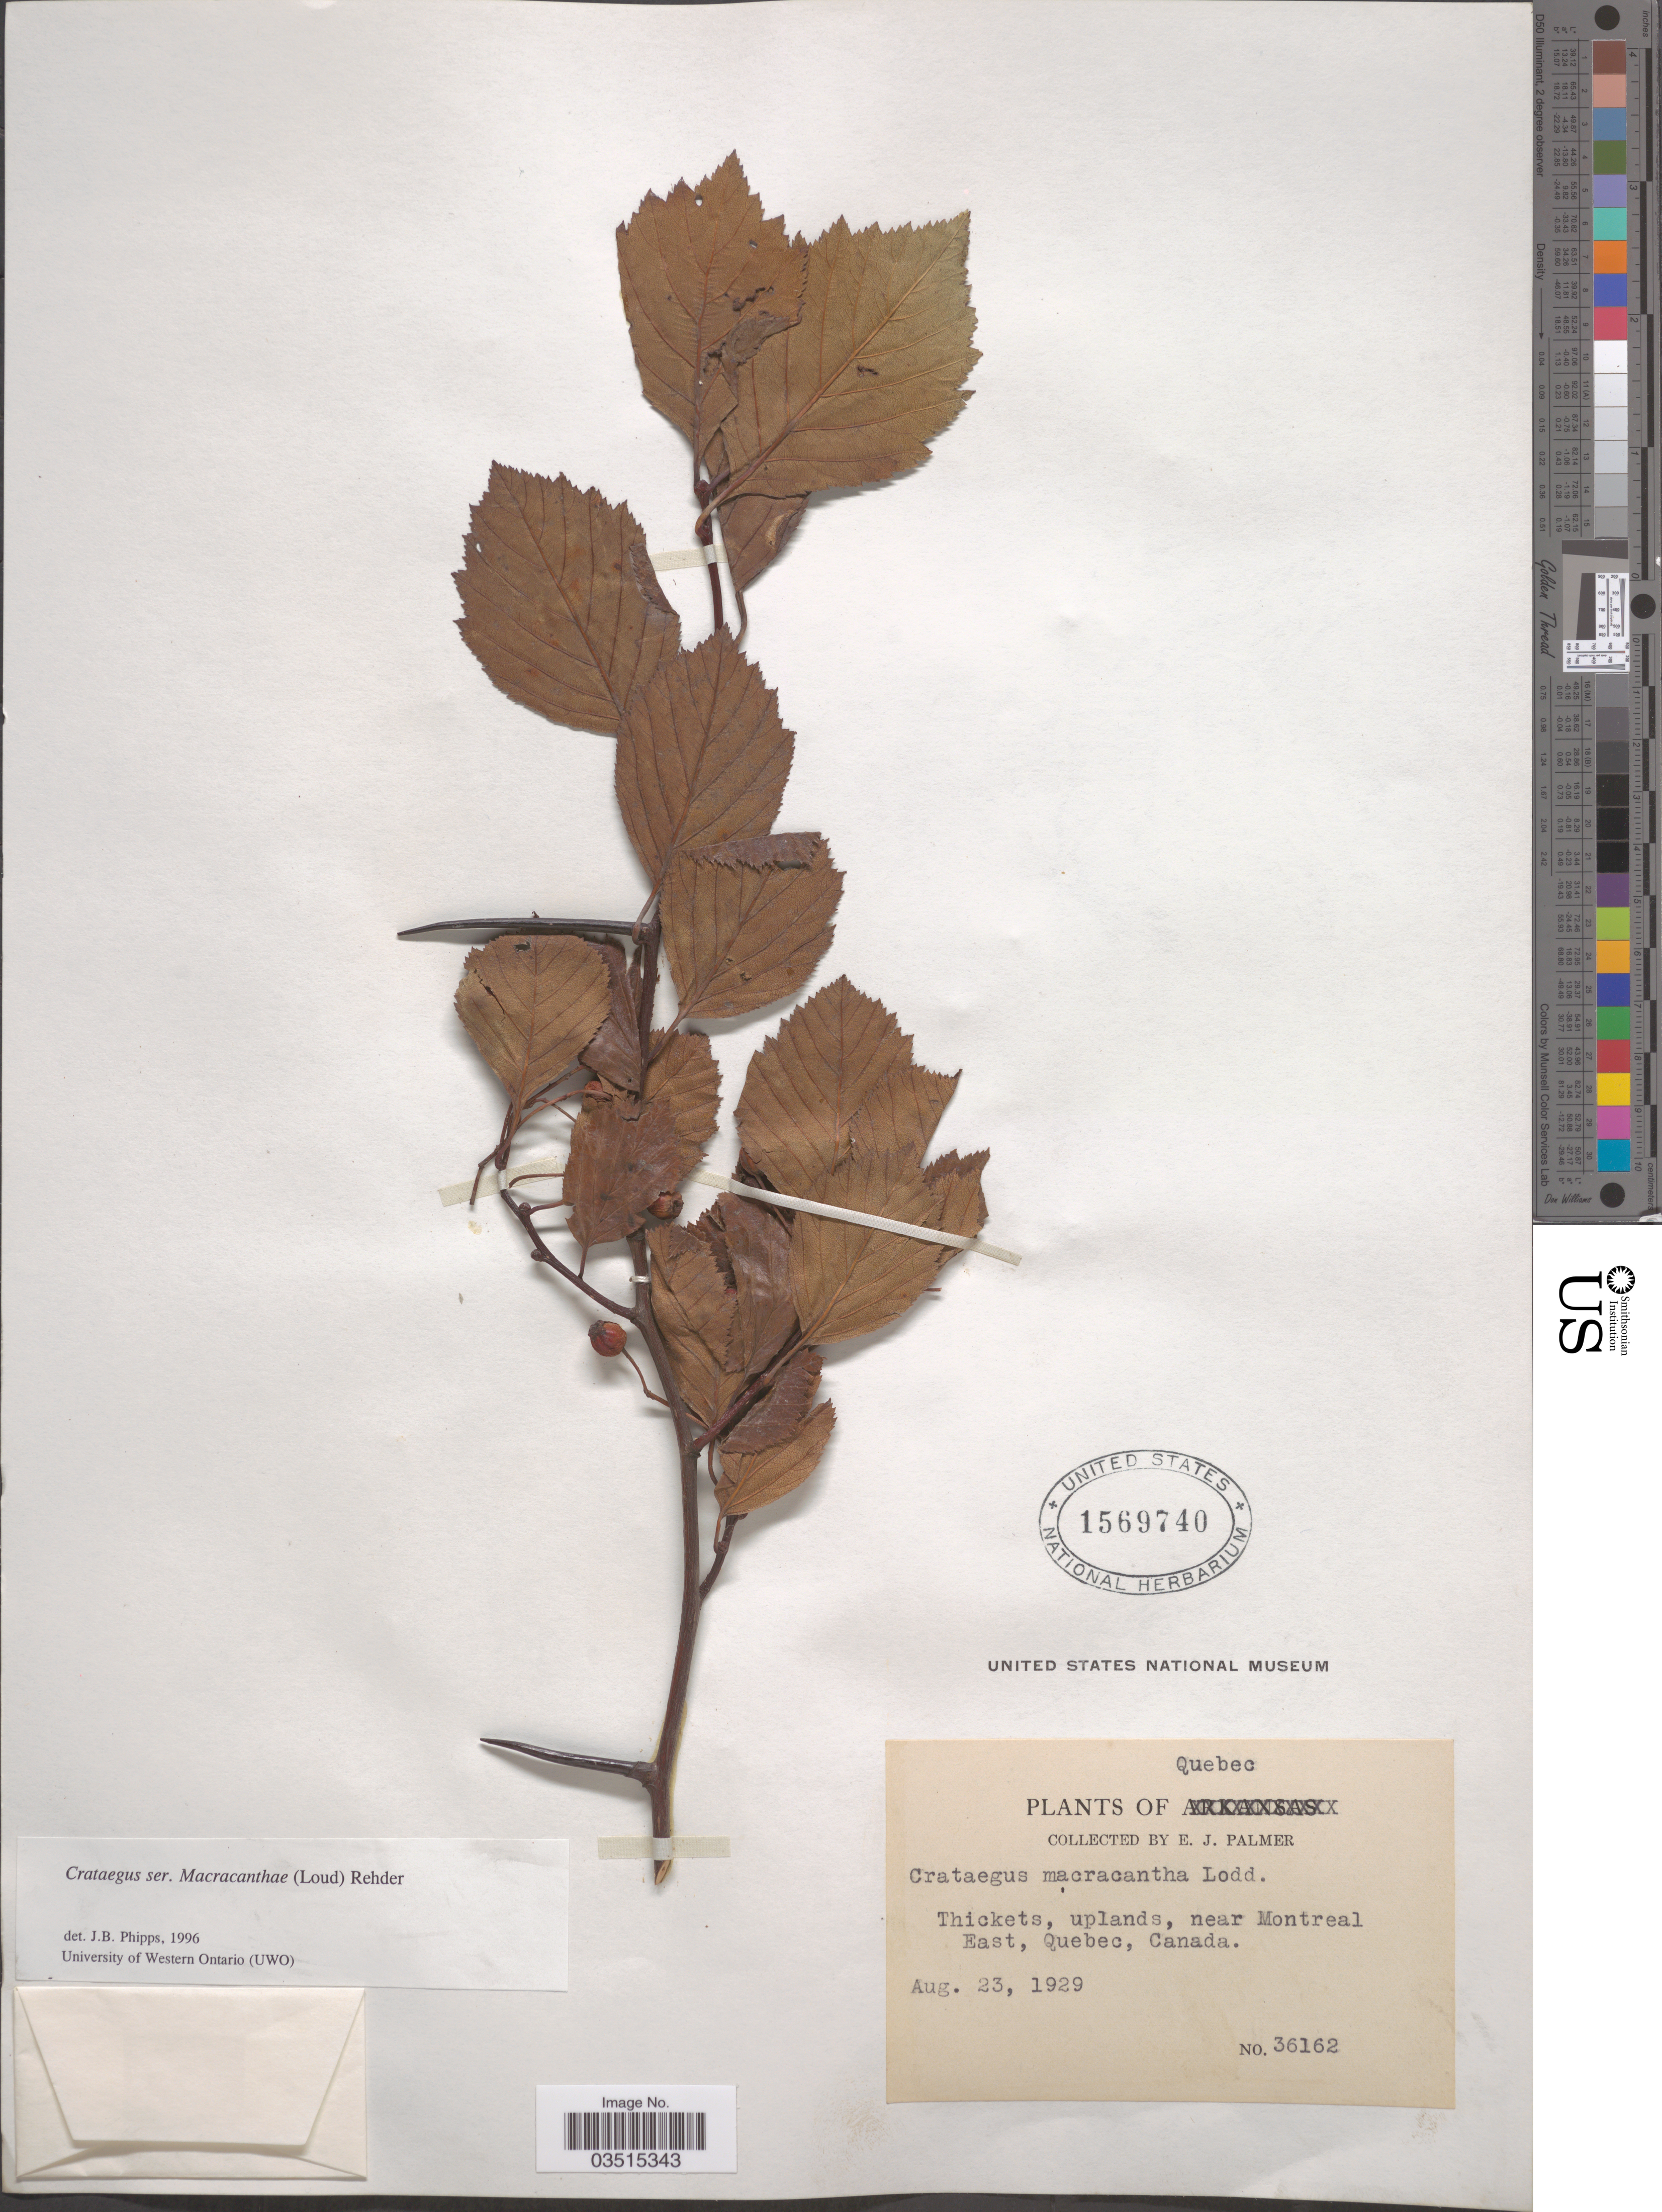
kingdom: Plantae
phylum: Tracheophyta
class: Magnoliopsida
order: Rosales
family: Rosaceae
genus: Crataegus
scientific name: Crataegus macracantha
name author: (Lindl.) Lodd. ex Loudon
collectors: E. J. Palmer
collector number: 36162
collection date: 1929-08-23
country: Canada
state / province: Quebec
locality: Near Montreal East.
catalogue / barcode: US 1569740